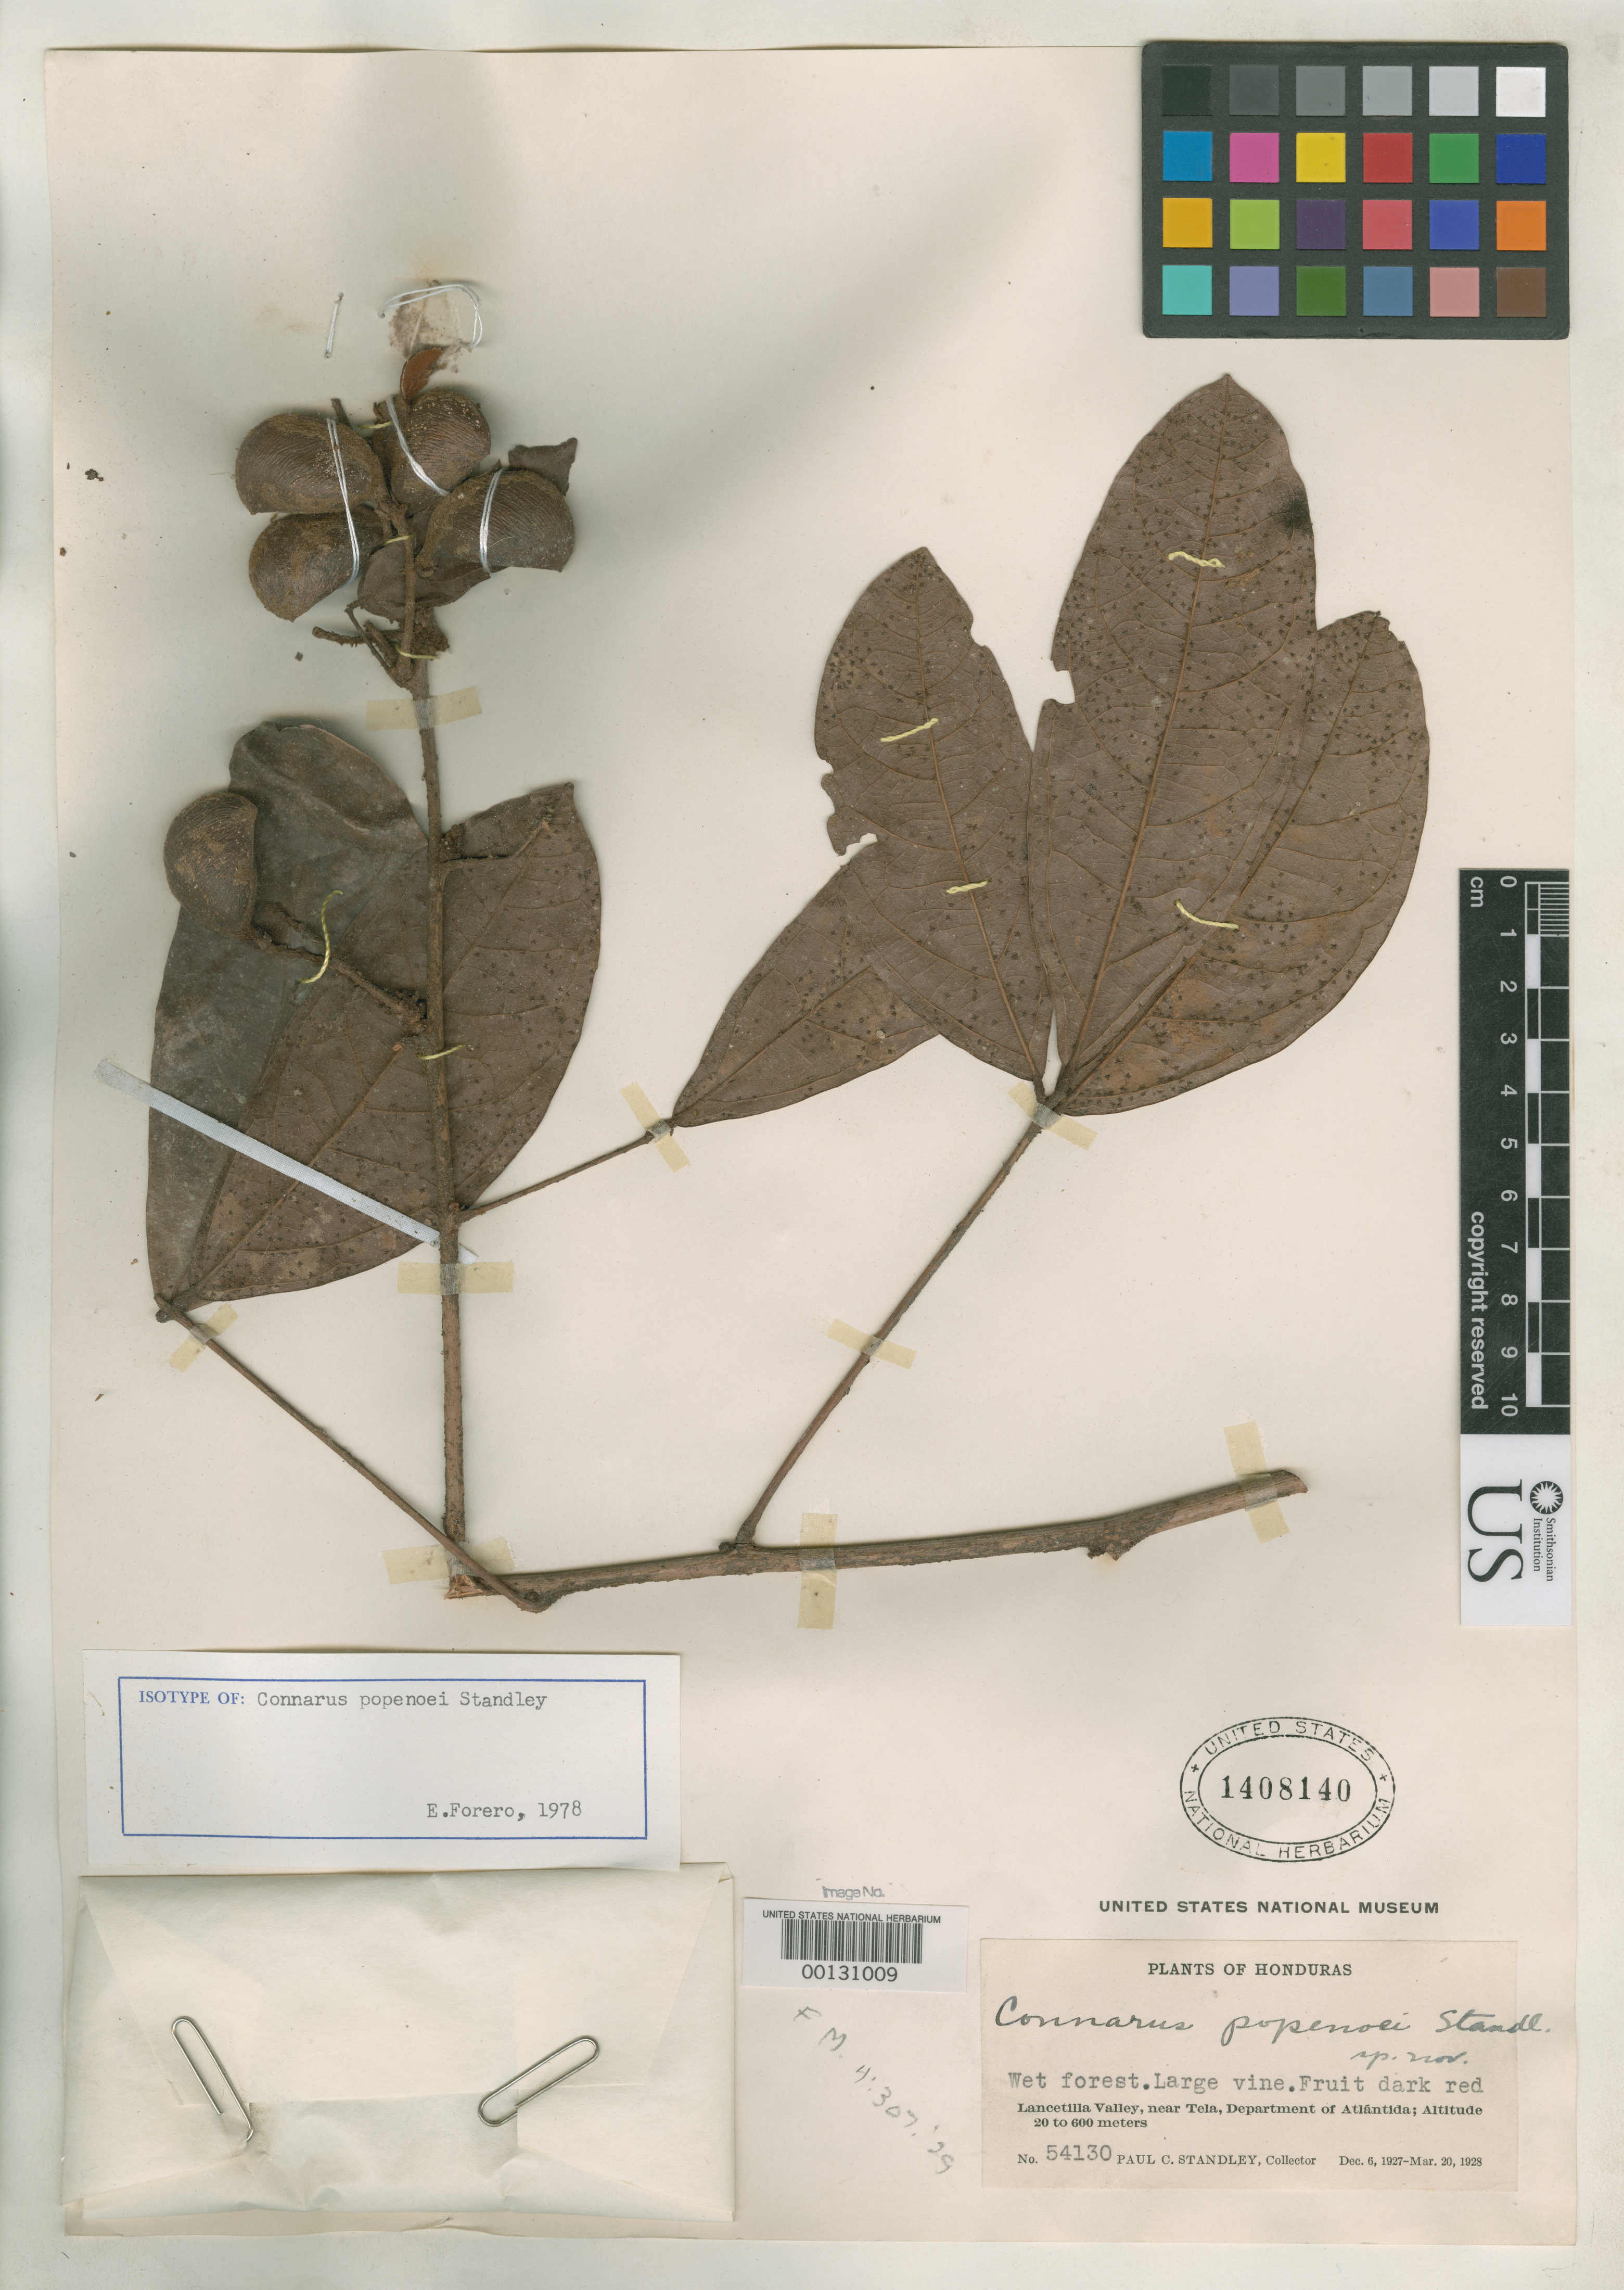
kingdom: Plantae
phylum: Tracheophyta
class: Magnoliopsida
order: Oxalidales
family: Connaraceae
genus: Connarus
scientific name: Connarus popenoei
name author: Standl.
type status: Isotype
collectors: P. C. Standley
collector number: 54130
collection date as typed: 05 Jan 1928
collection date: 1928-01-05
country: Honduras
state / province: Atlántida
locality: Lancetilla Valley, near Tela.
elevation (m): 25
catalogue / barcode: US 1408140